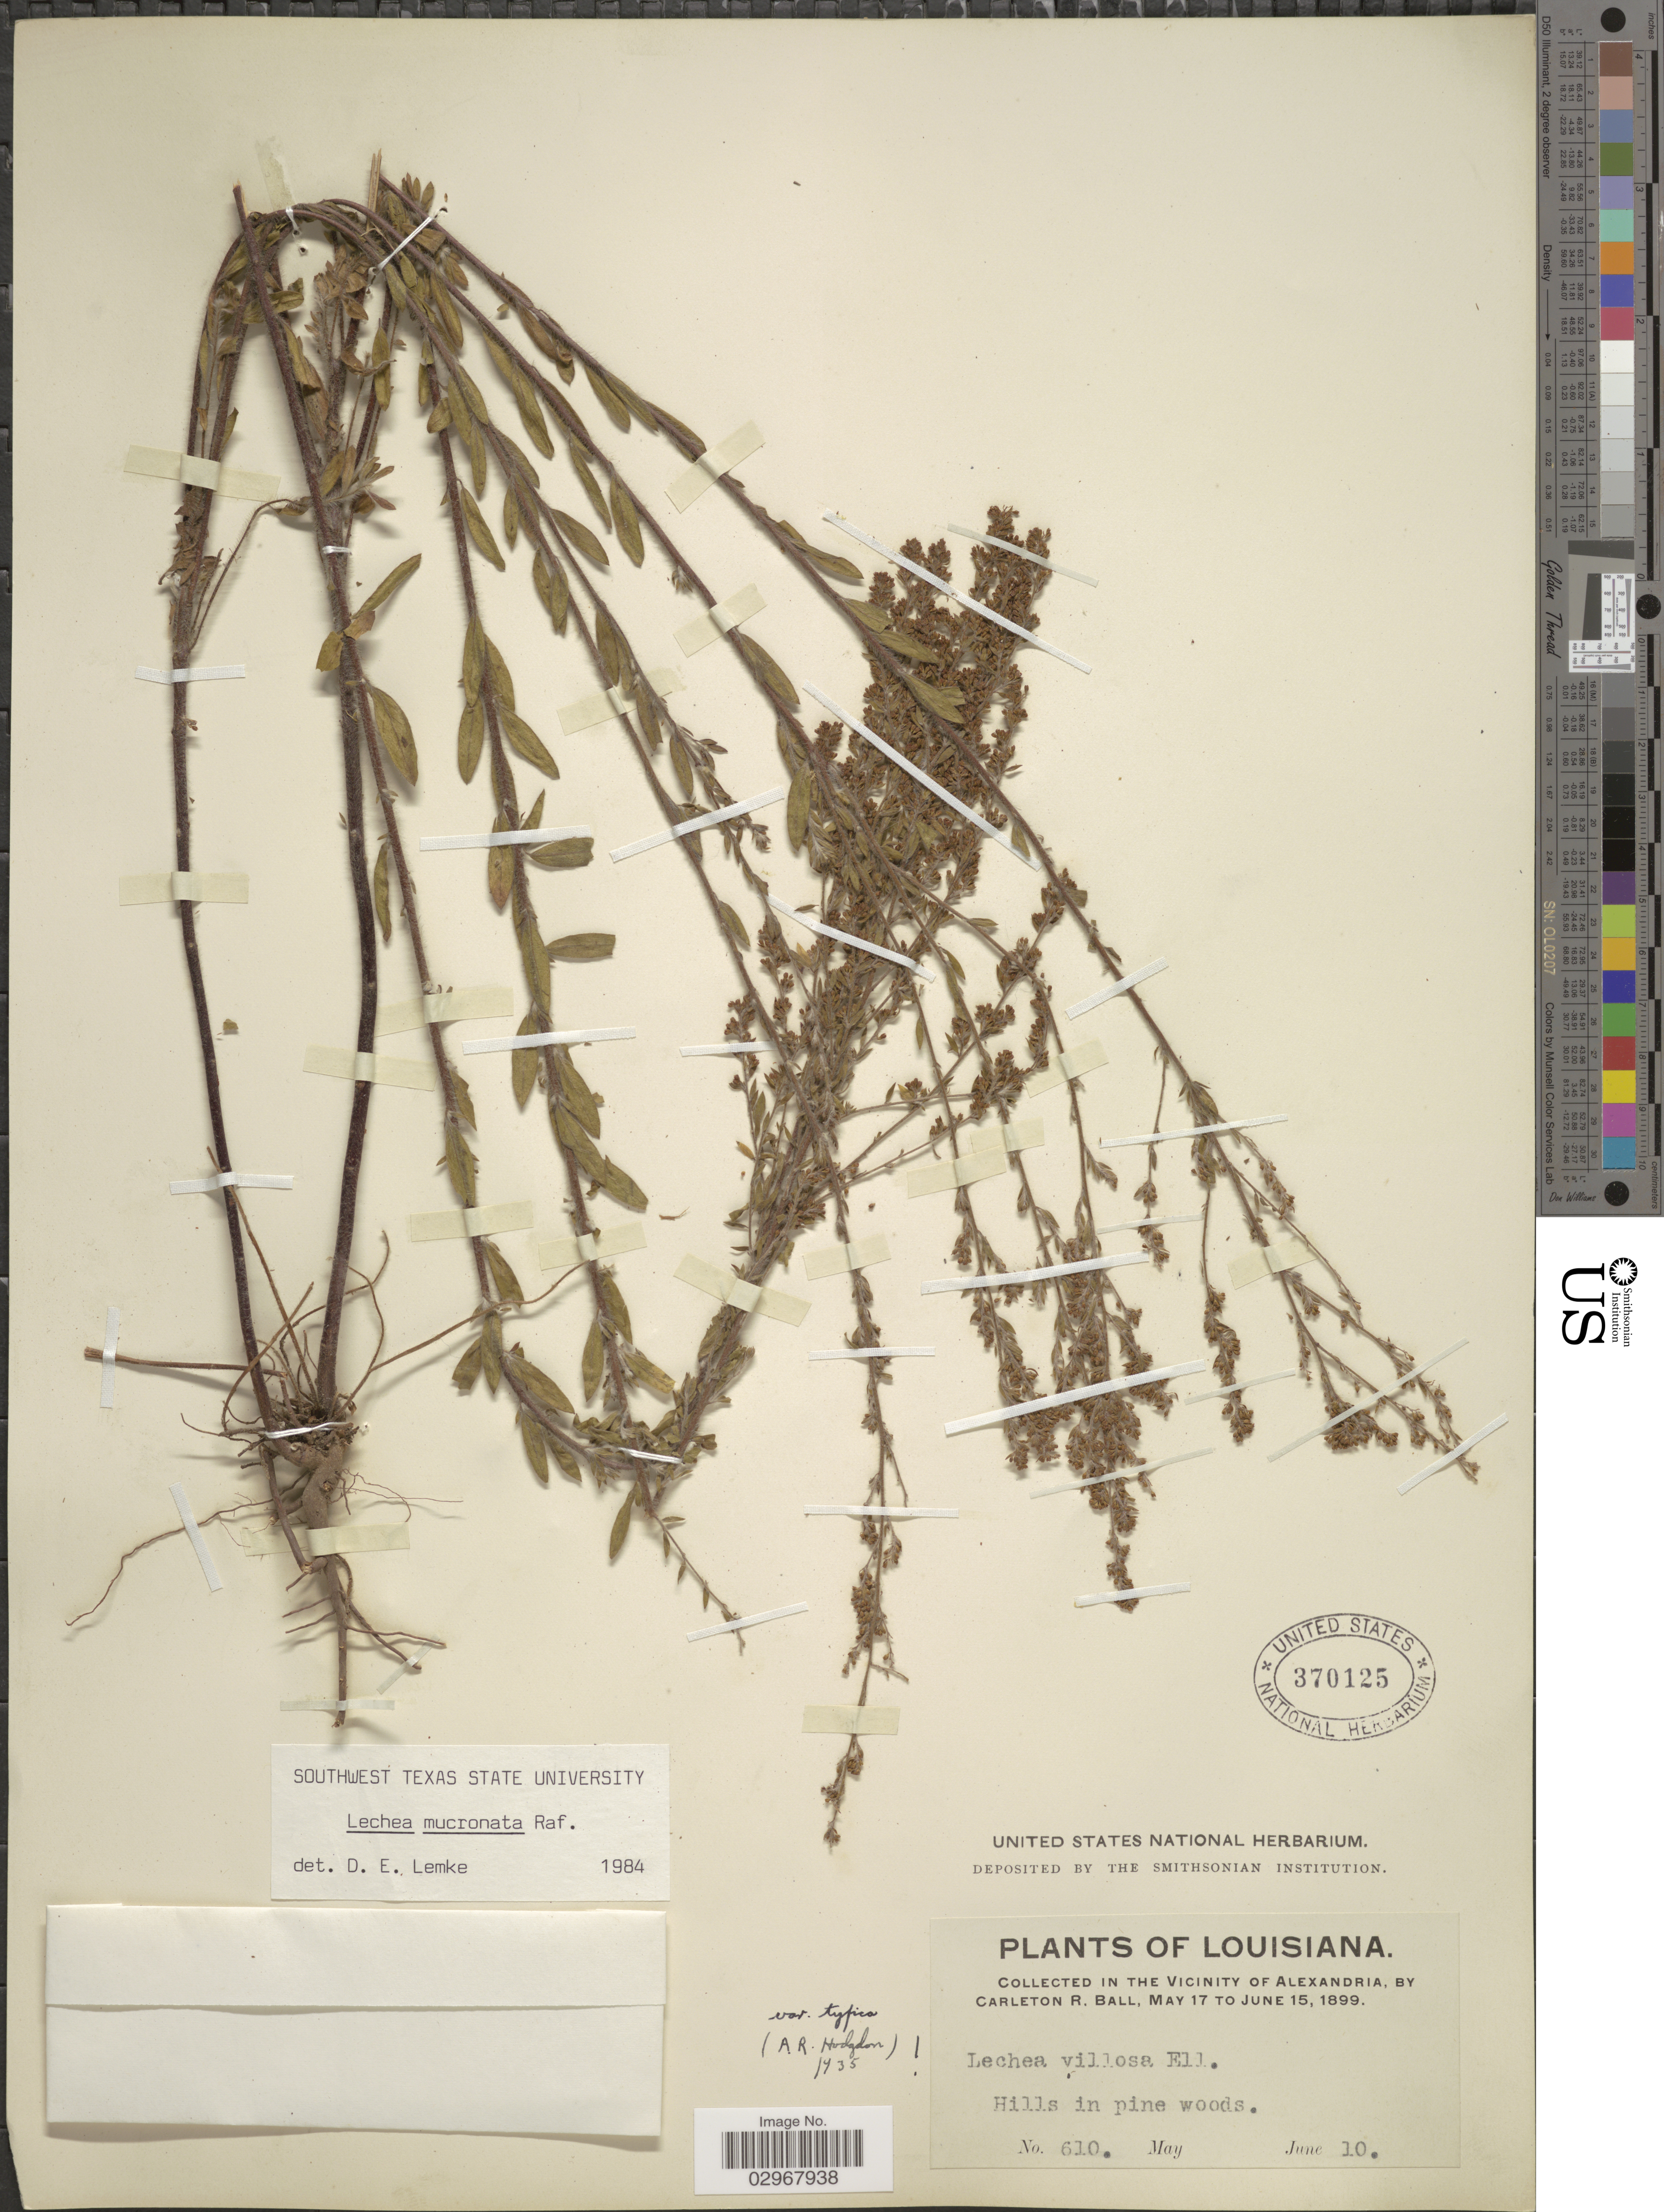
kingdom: Plantae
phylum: Tracheophyta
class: Magnoliopsida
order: Malvales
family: Cistaceae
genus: Lechea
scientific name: Lechea mucronata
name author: Raf.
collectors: C. R. Ball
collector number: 610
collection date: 1899-06-10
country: United States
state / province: Louisiana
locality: In the vicinity of Alexandria. Hills in pine woods.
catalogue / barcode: US 370125